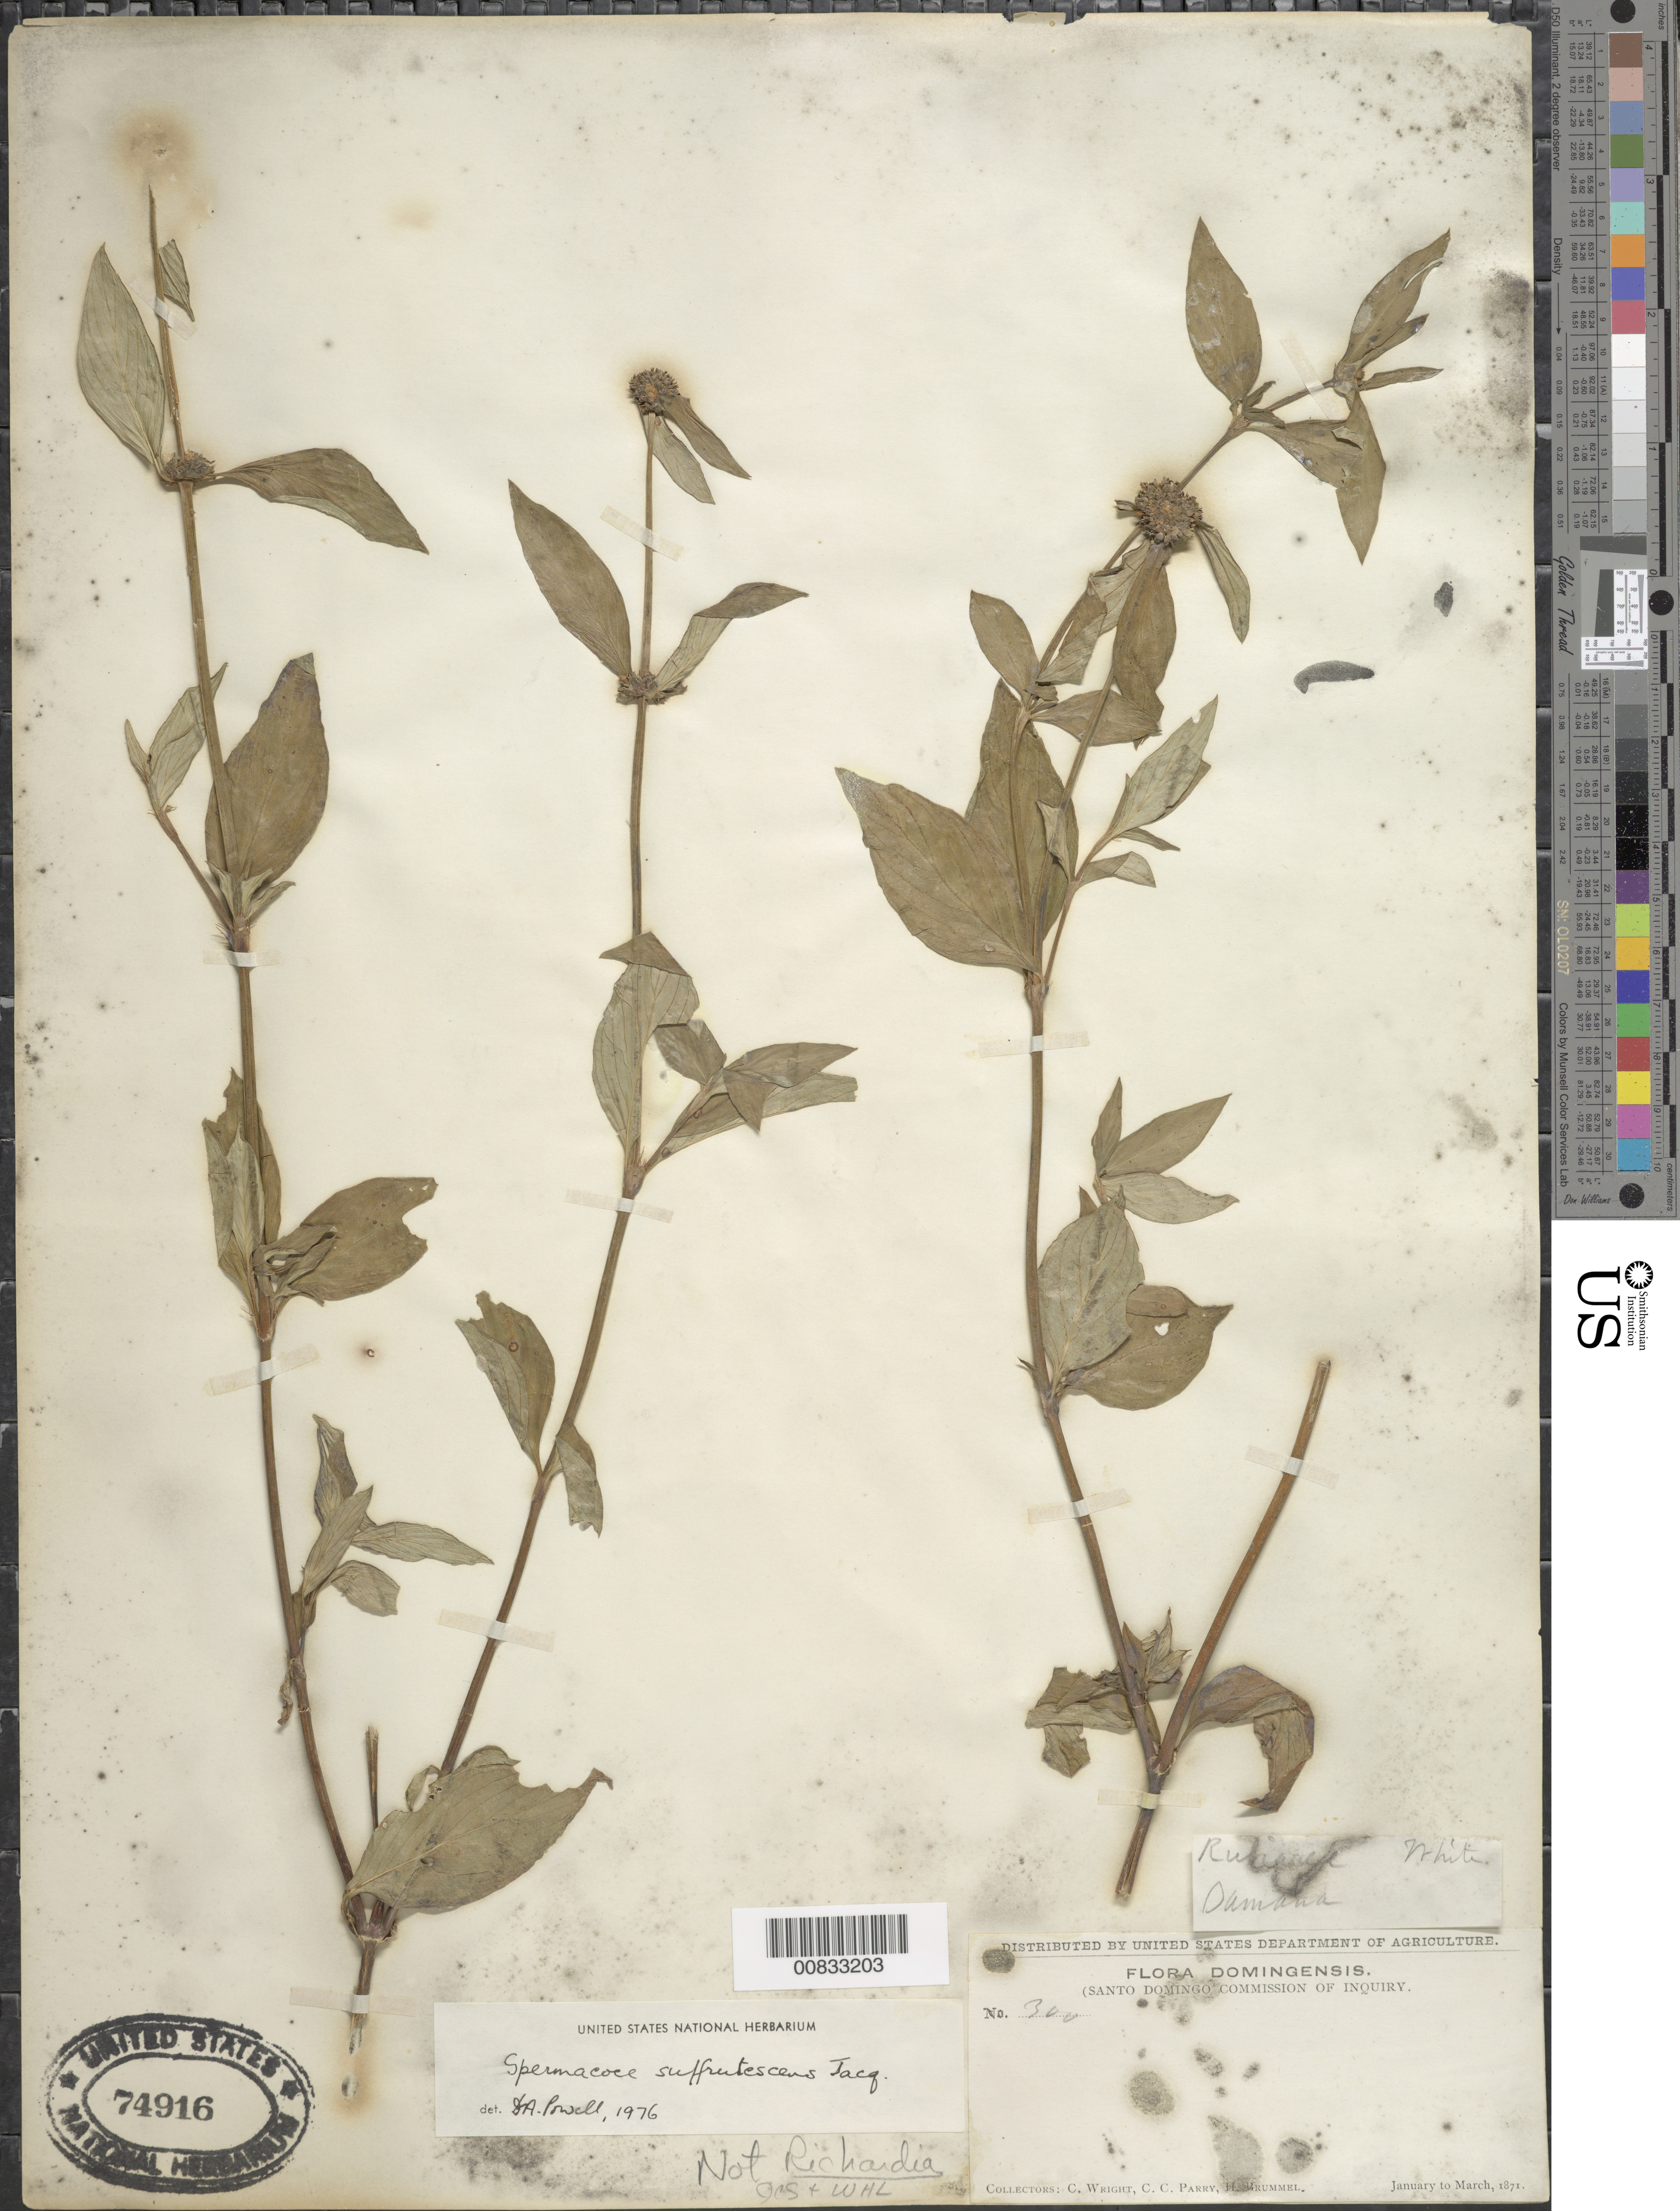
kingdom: Plantae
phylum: Tracheophyta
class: Magnoliopsida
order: Gentianales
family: Rubiaceae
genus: Spermacoce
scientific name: Spermacoce remota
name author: Lam.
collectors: C. Wright, C. C. Parry & H. Brummel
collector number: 300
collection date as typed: Jan 1871 to -- Mar 1871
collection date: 1871-01/1871-03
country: Dominican Republic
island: Hispaniola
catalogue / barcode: US 74916